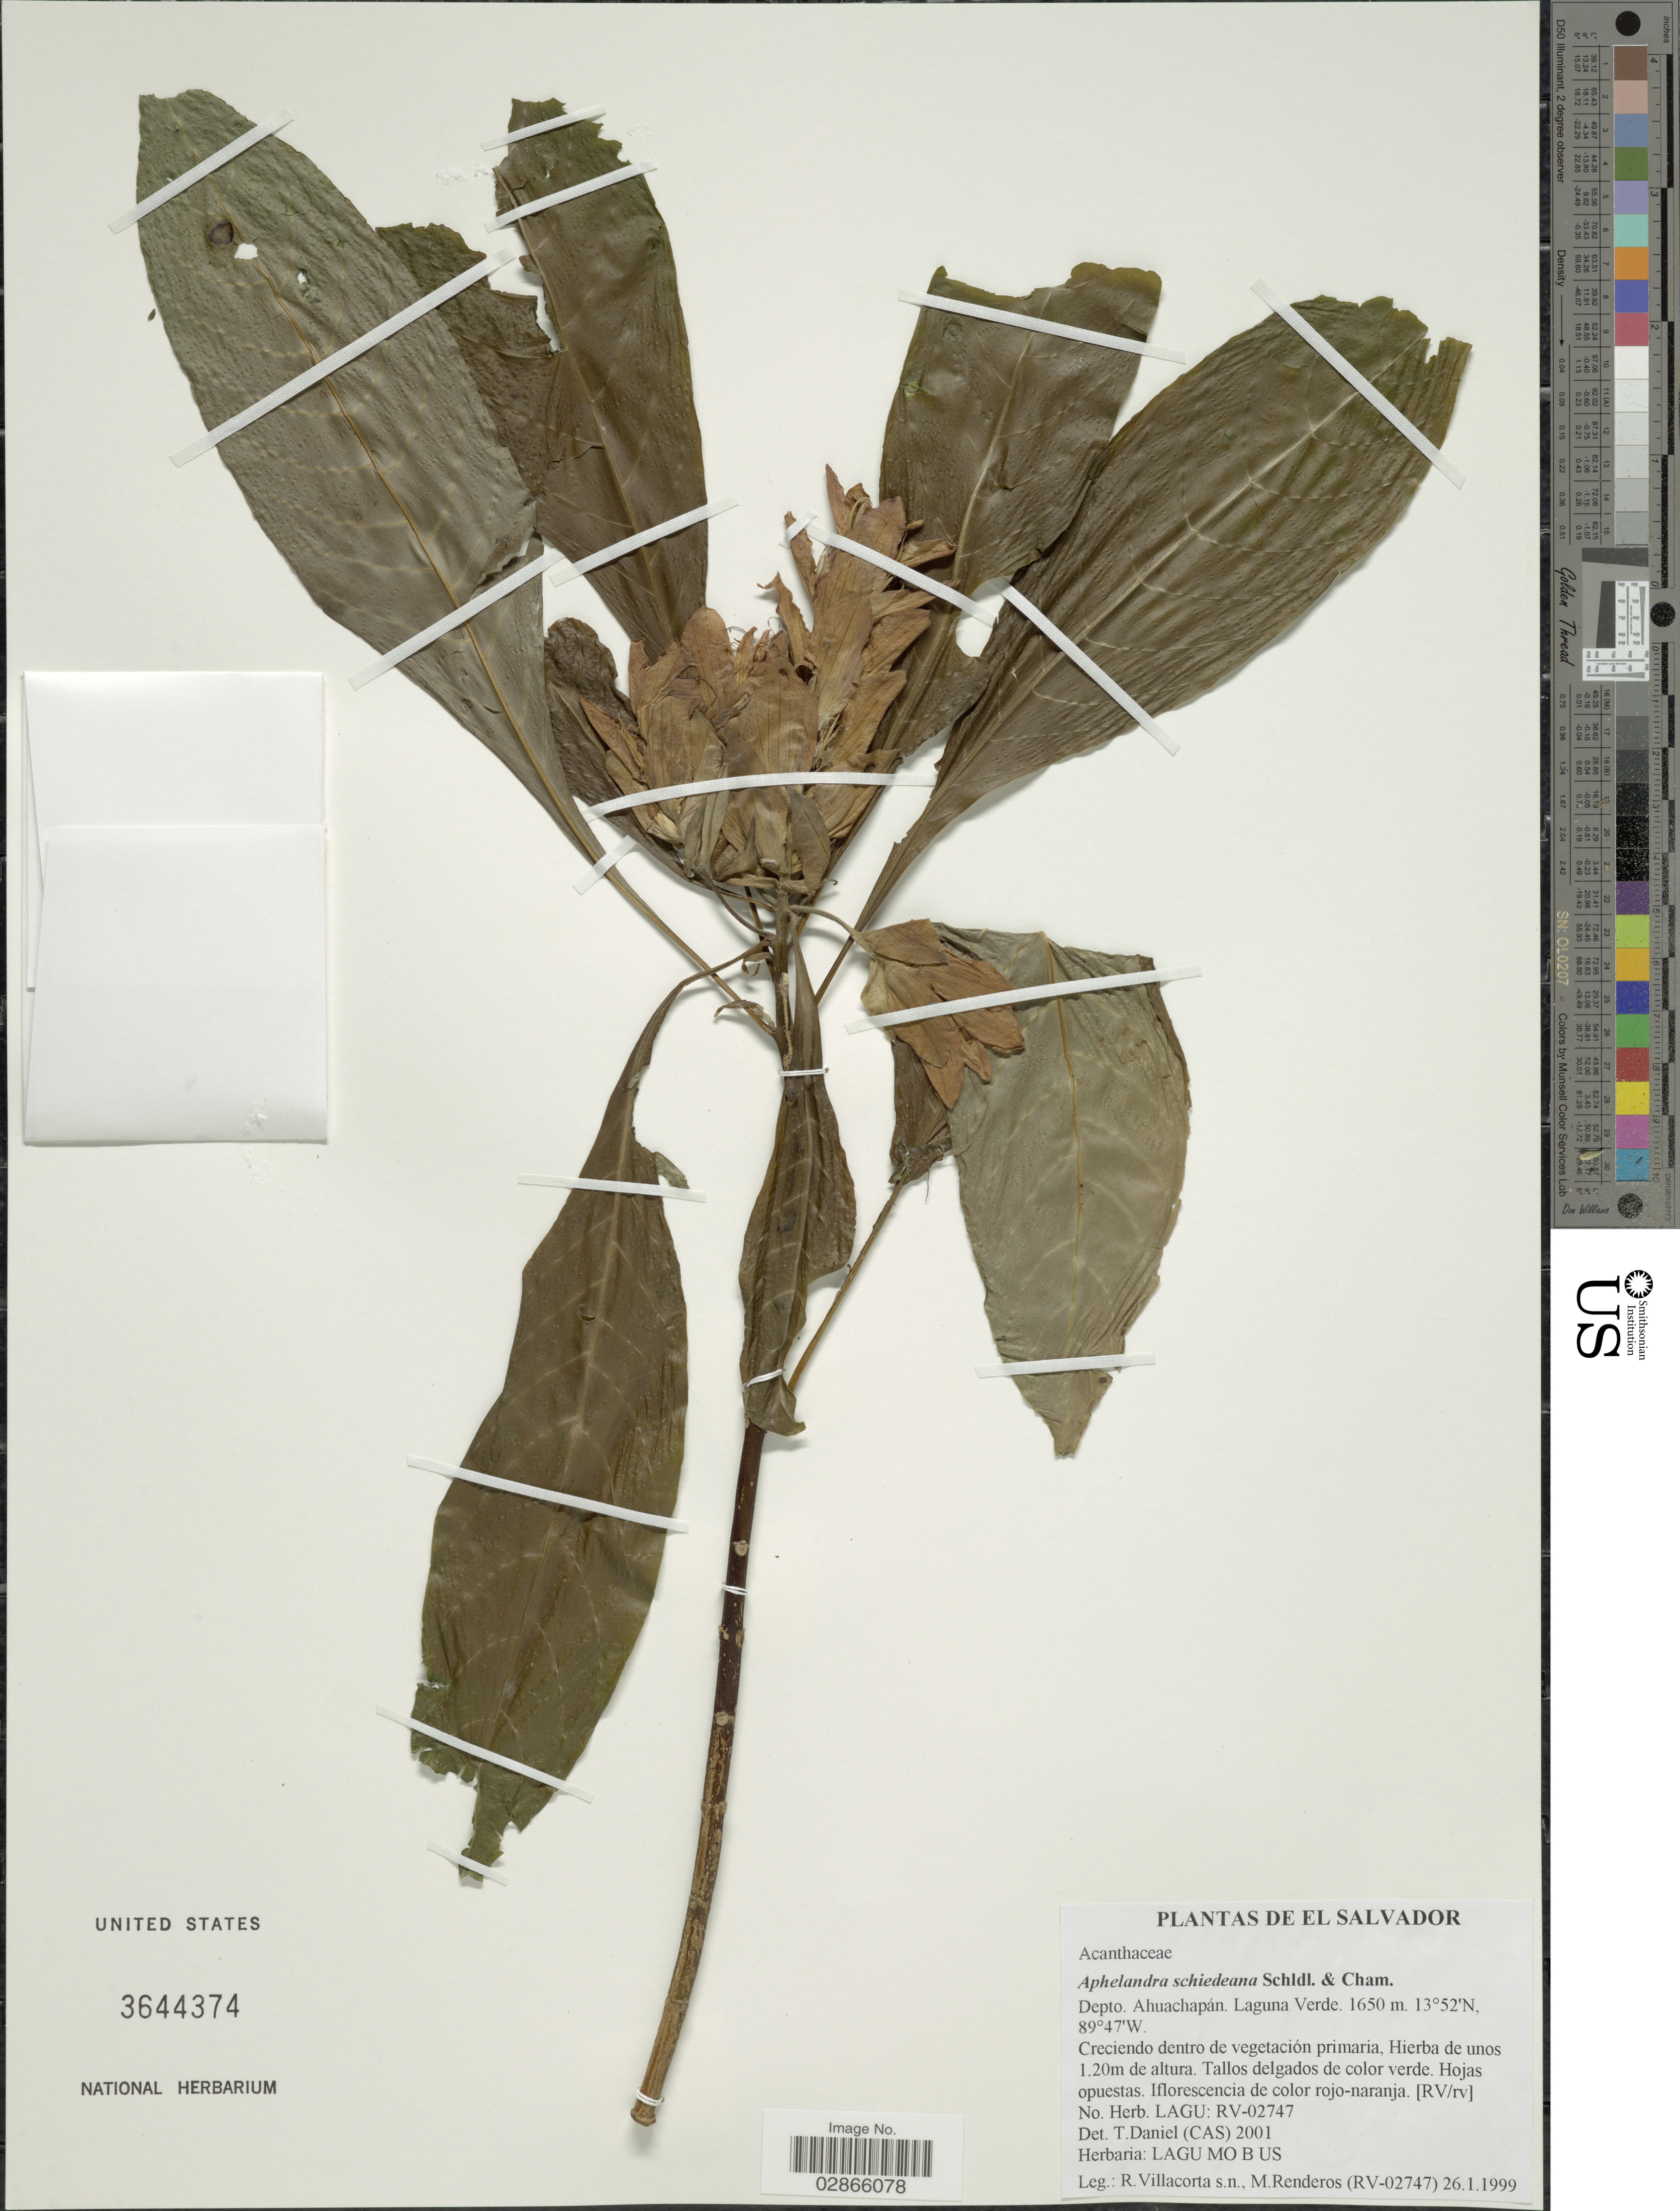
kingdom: Plantae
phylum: Tracheophyta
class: Magnoliopsida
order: Lamiales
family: Acanthaceae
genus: Aphelandra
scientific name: Aphelandra schiedeana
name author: Schltdl. & Cham.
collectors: R. Villacorta & M. Renderos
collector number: RV-02747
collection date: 1999-01-26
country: El Salvador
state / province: Ahuachapan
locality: Depto. Ahuachapán. Laguna Verde.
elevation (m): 1650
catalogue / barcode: US 3644374